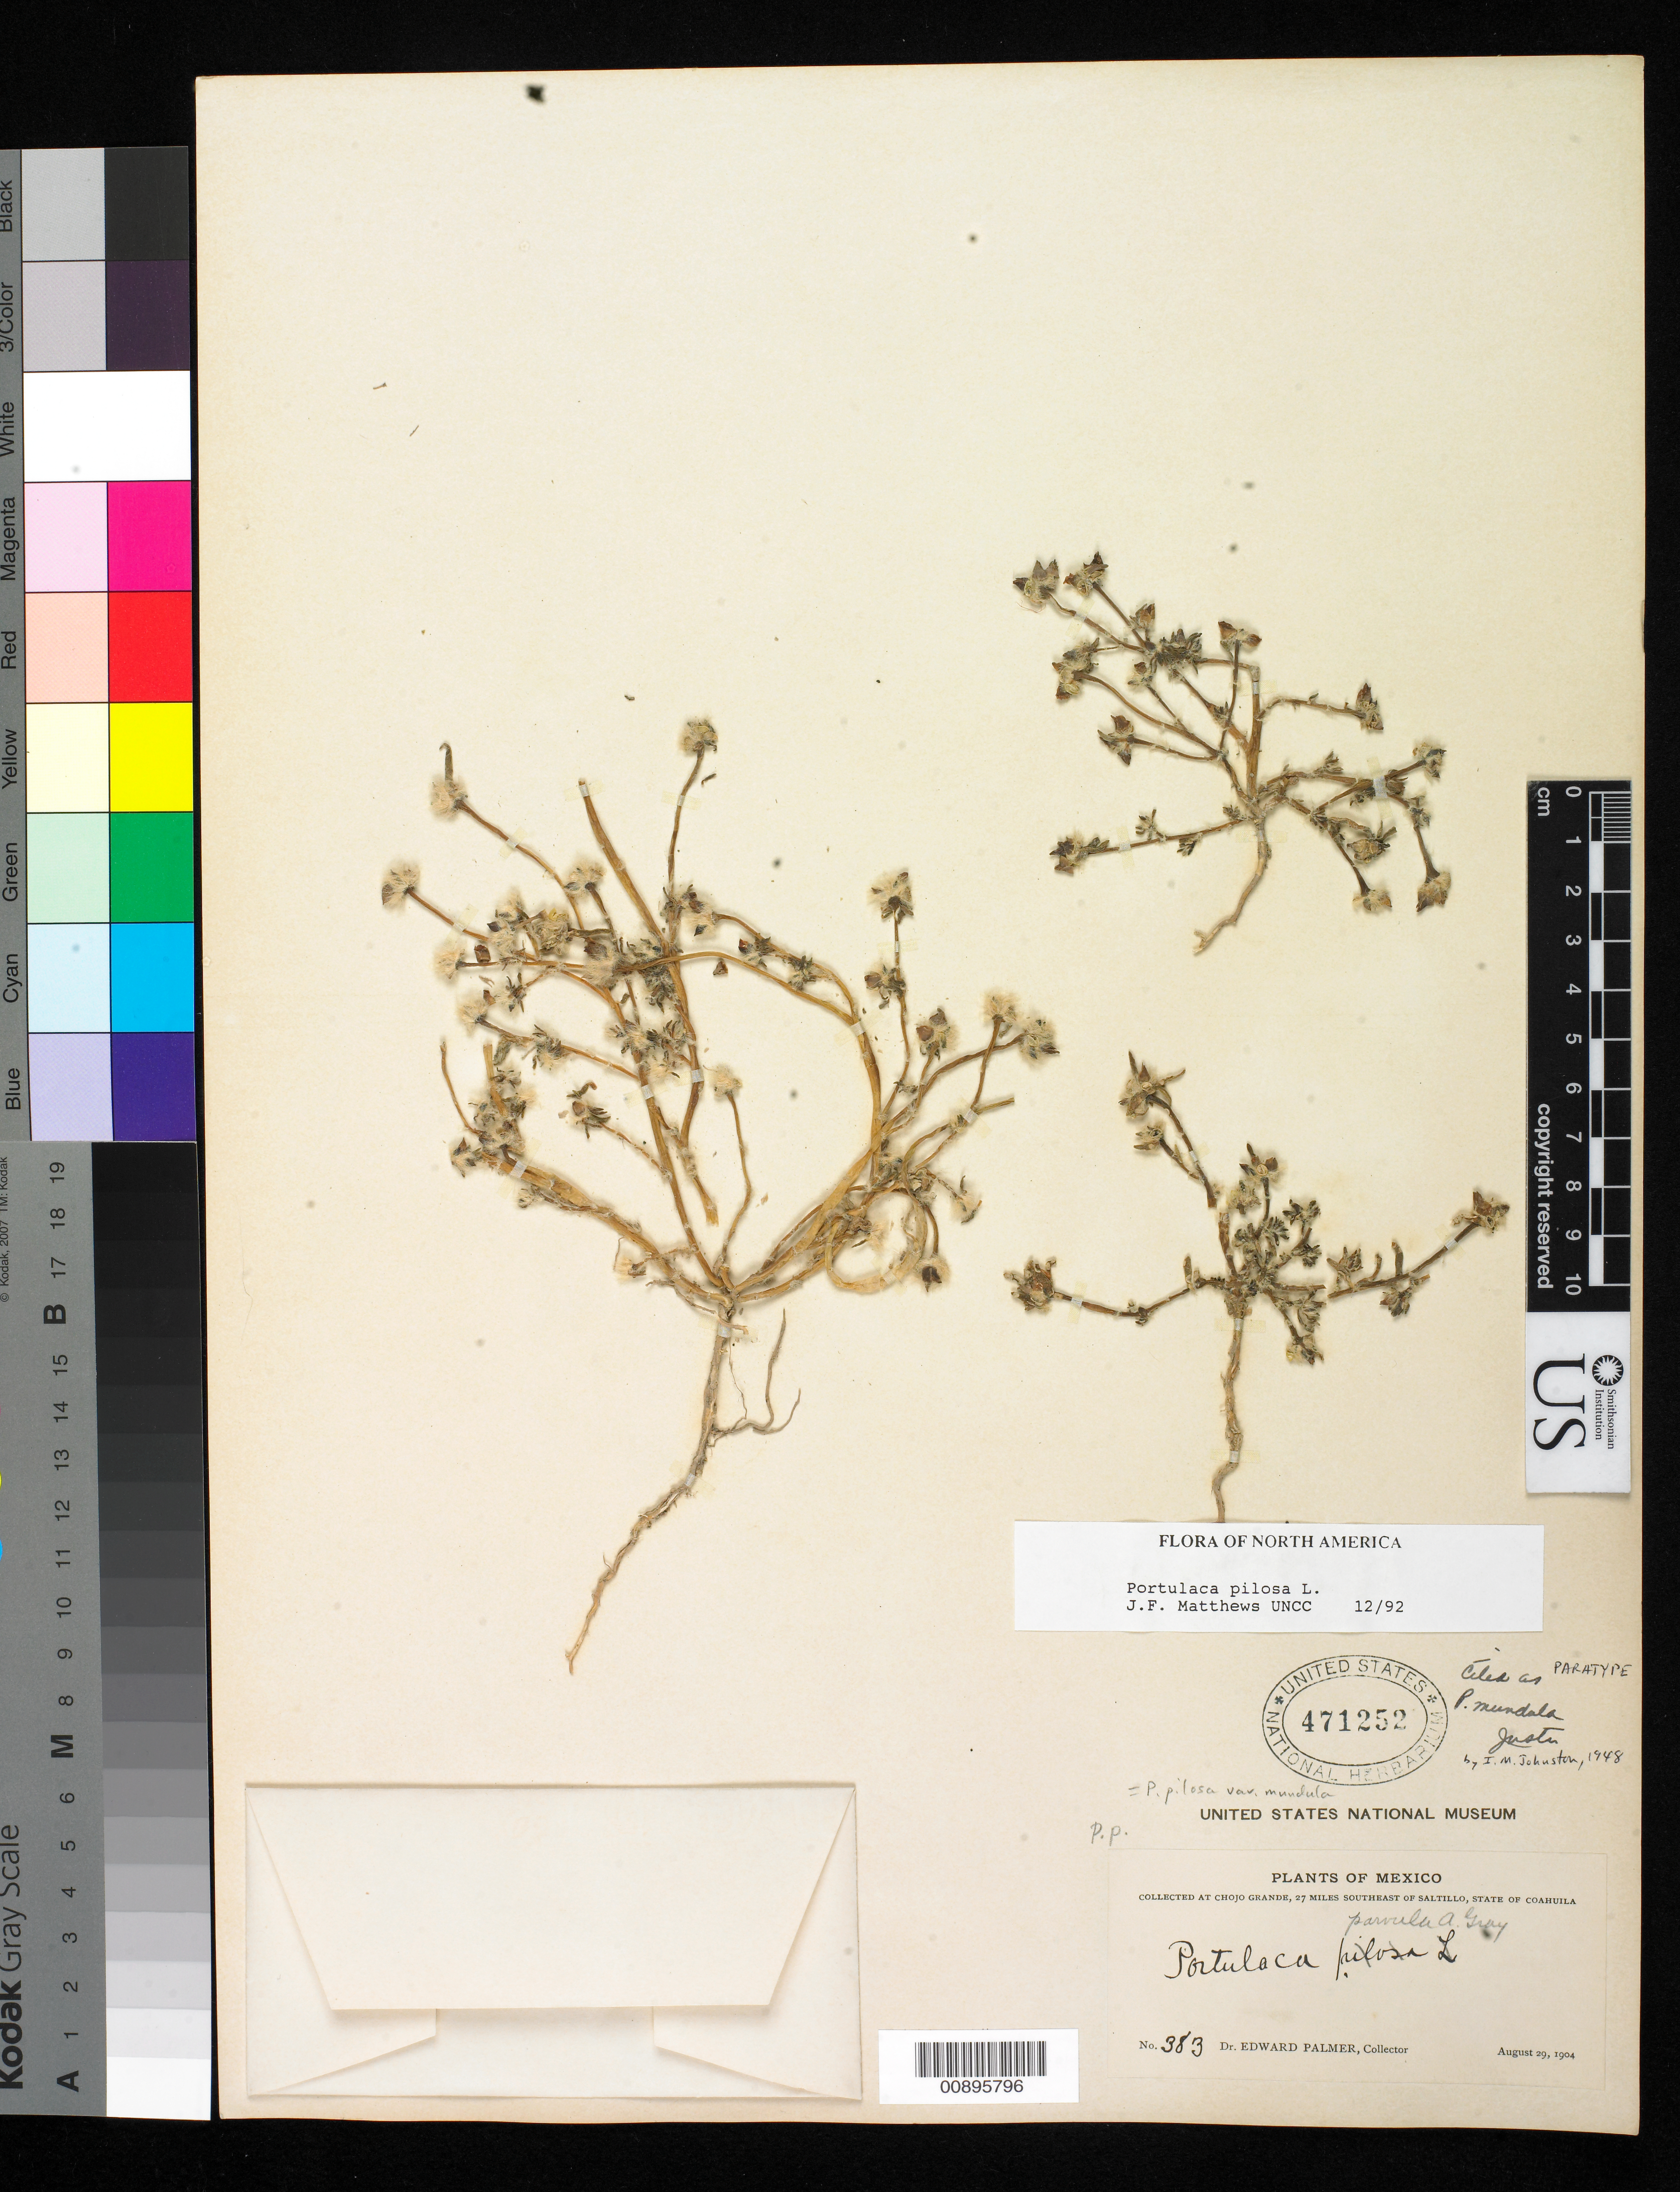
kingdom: Plantae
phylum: Tracheophyta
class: Magnoliopsida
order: Caryophyllales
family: Portulacaceae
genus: Portulaca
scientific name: Portulaca pilosa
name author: L.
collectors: E. Palmer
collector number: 383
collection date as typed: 29 Aug 1904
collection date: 1904-08-29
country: Mexico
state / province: Coahuila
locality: Chojo Grande, 27 miles southeast of Saltillo, Coahuila.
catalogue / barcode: US 471252